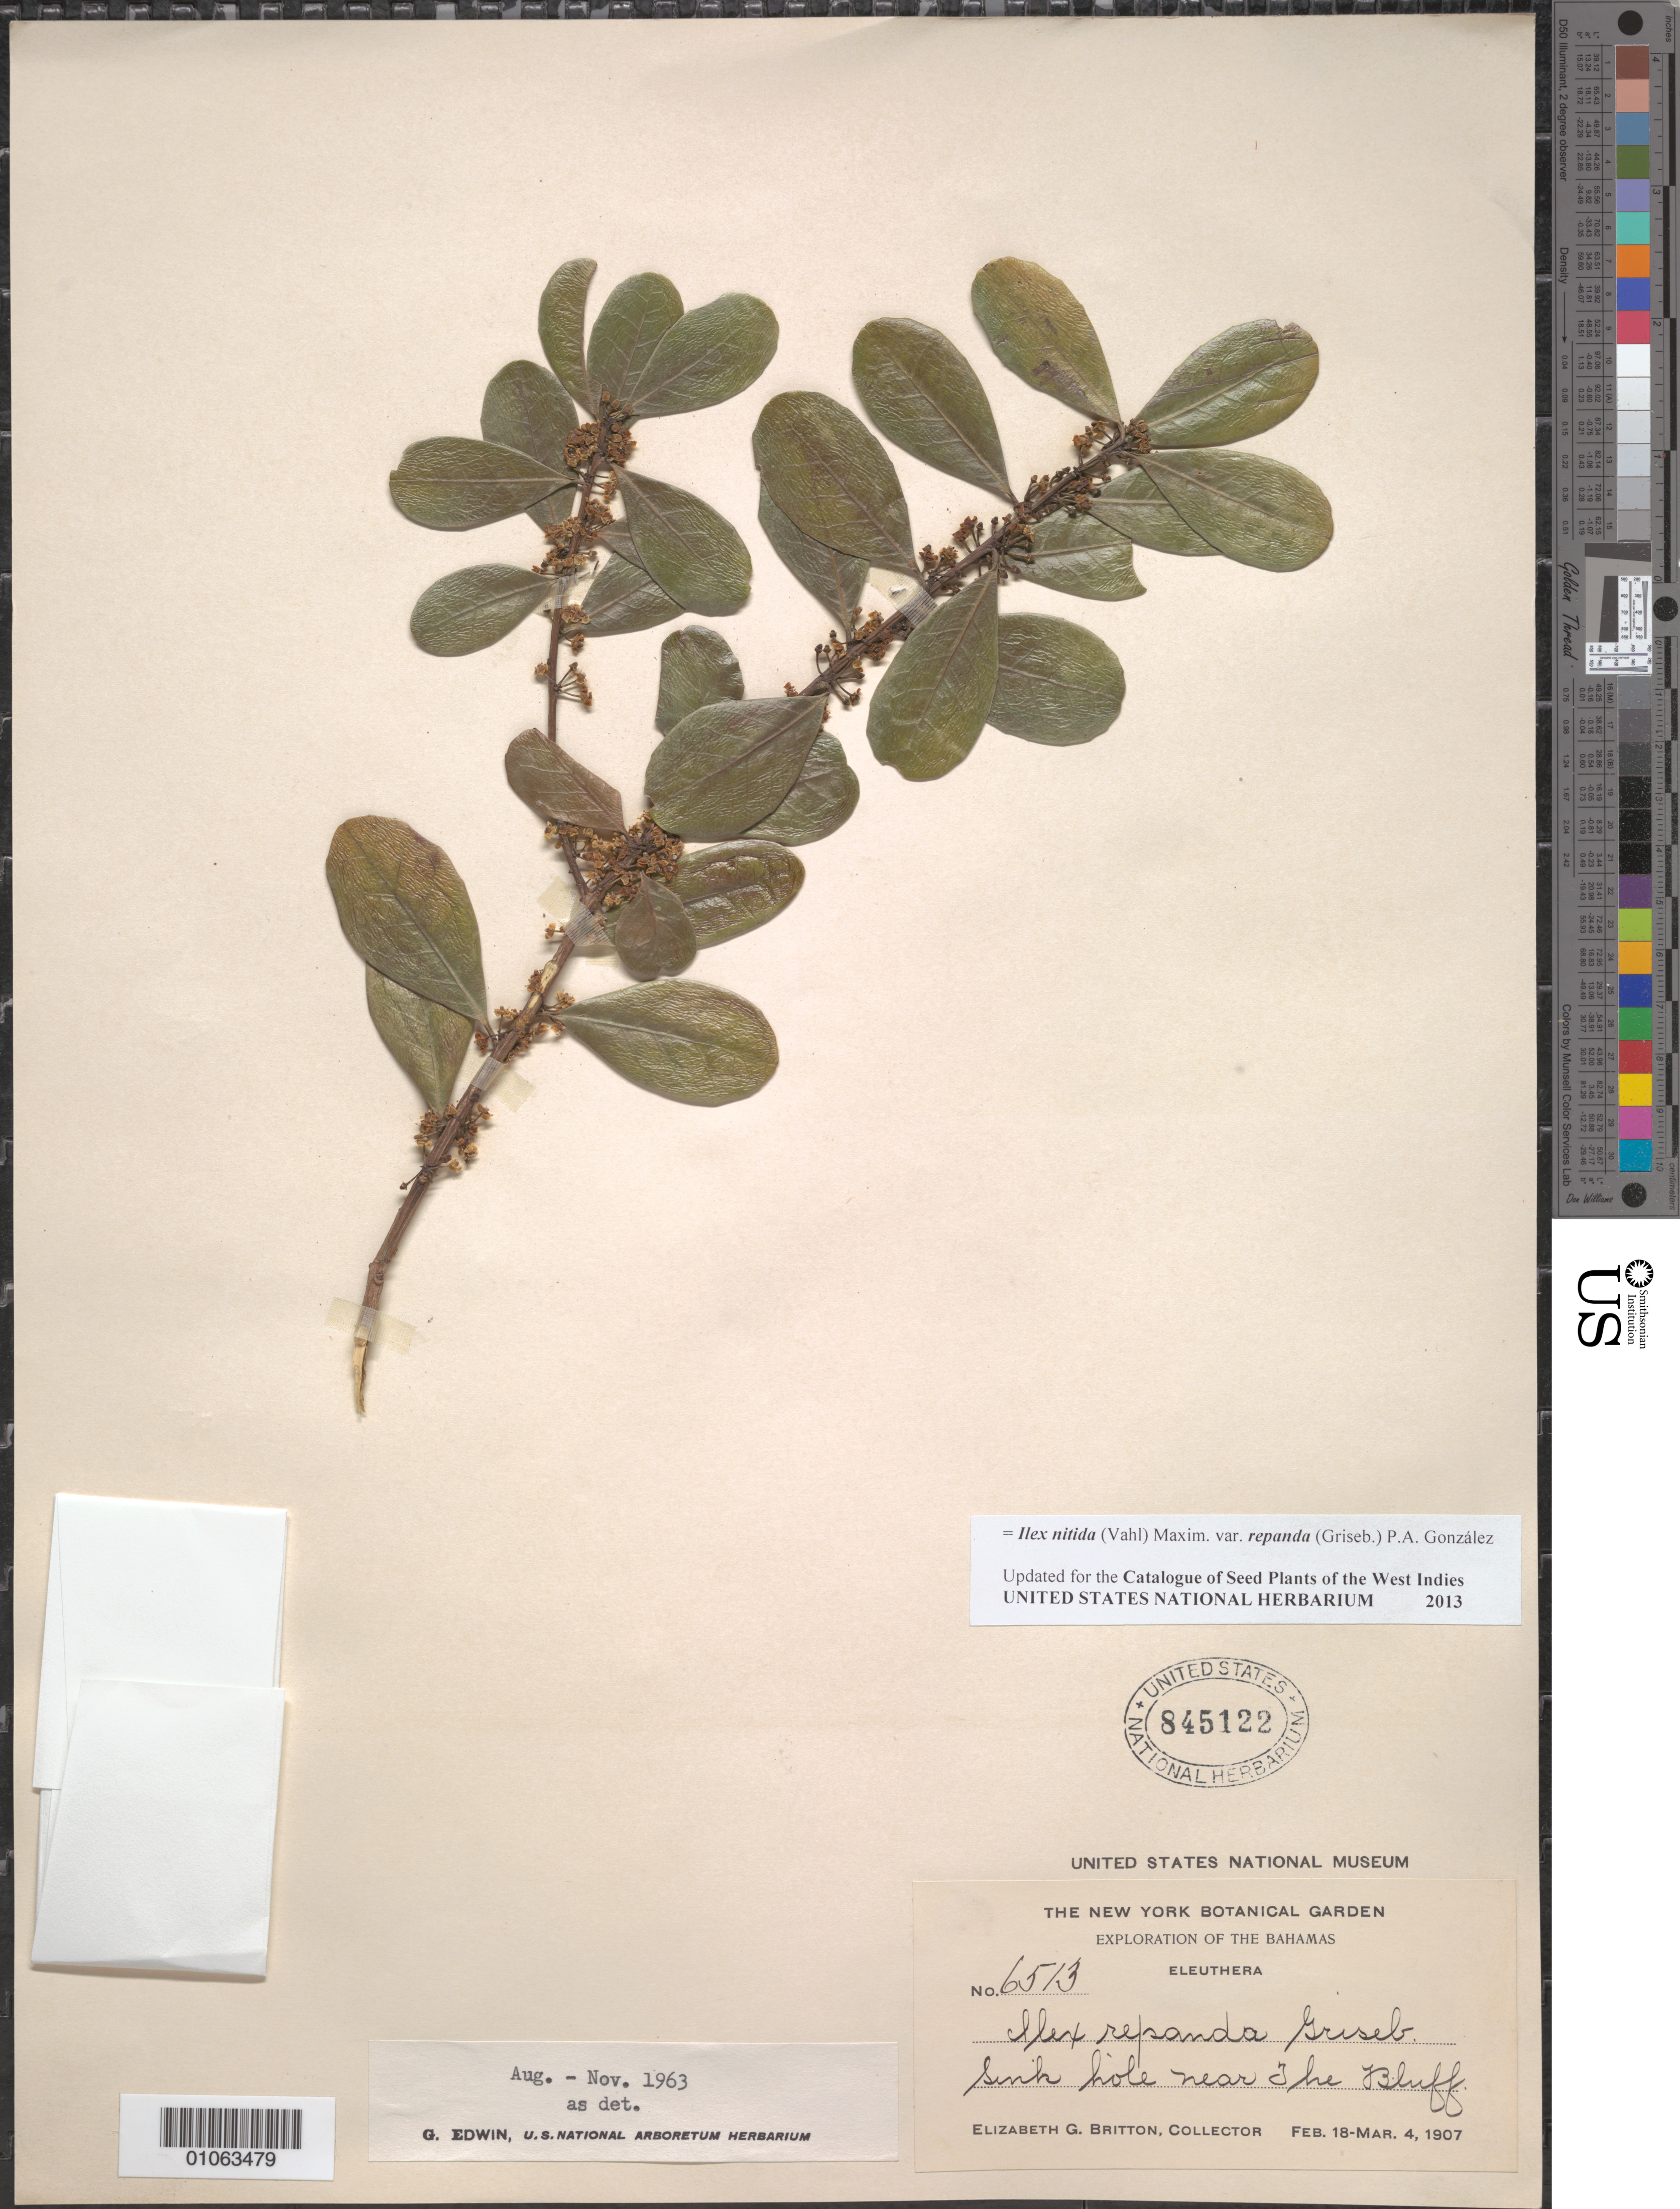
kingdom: Plantae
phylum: Tracheophyta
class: Magnoliopsida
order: Aquifoliales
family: Aquifoliaceae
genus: Ilex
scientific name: Ilex nitida var. repanda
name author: (Griseb.) P. A. González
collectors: E. G. Britton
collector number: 6513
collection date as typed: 14 Feb 1907 to 04 Mar 1907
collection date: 1907-02-14/1907-03-04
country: Bahamas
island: Eleuthera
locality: Sink hole, near the Bluff.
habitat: Sink hole.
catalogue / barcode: US 845122